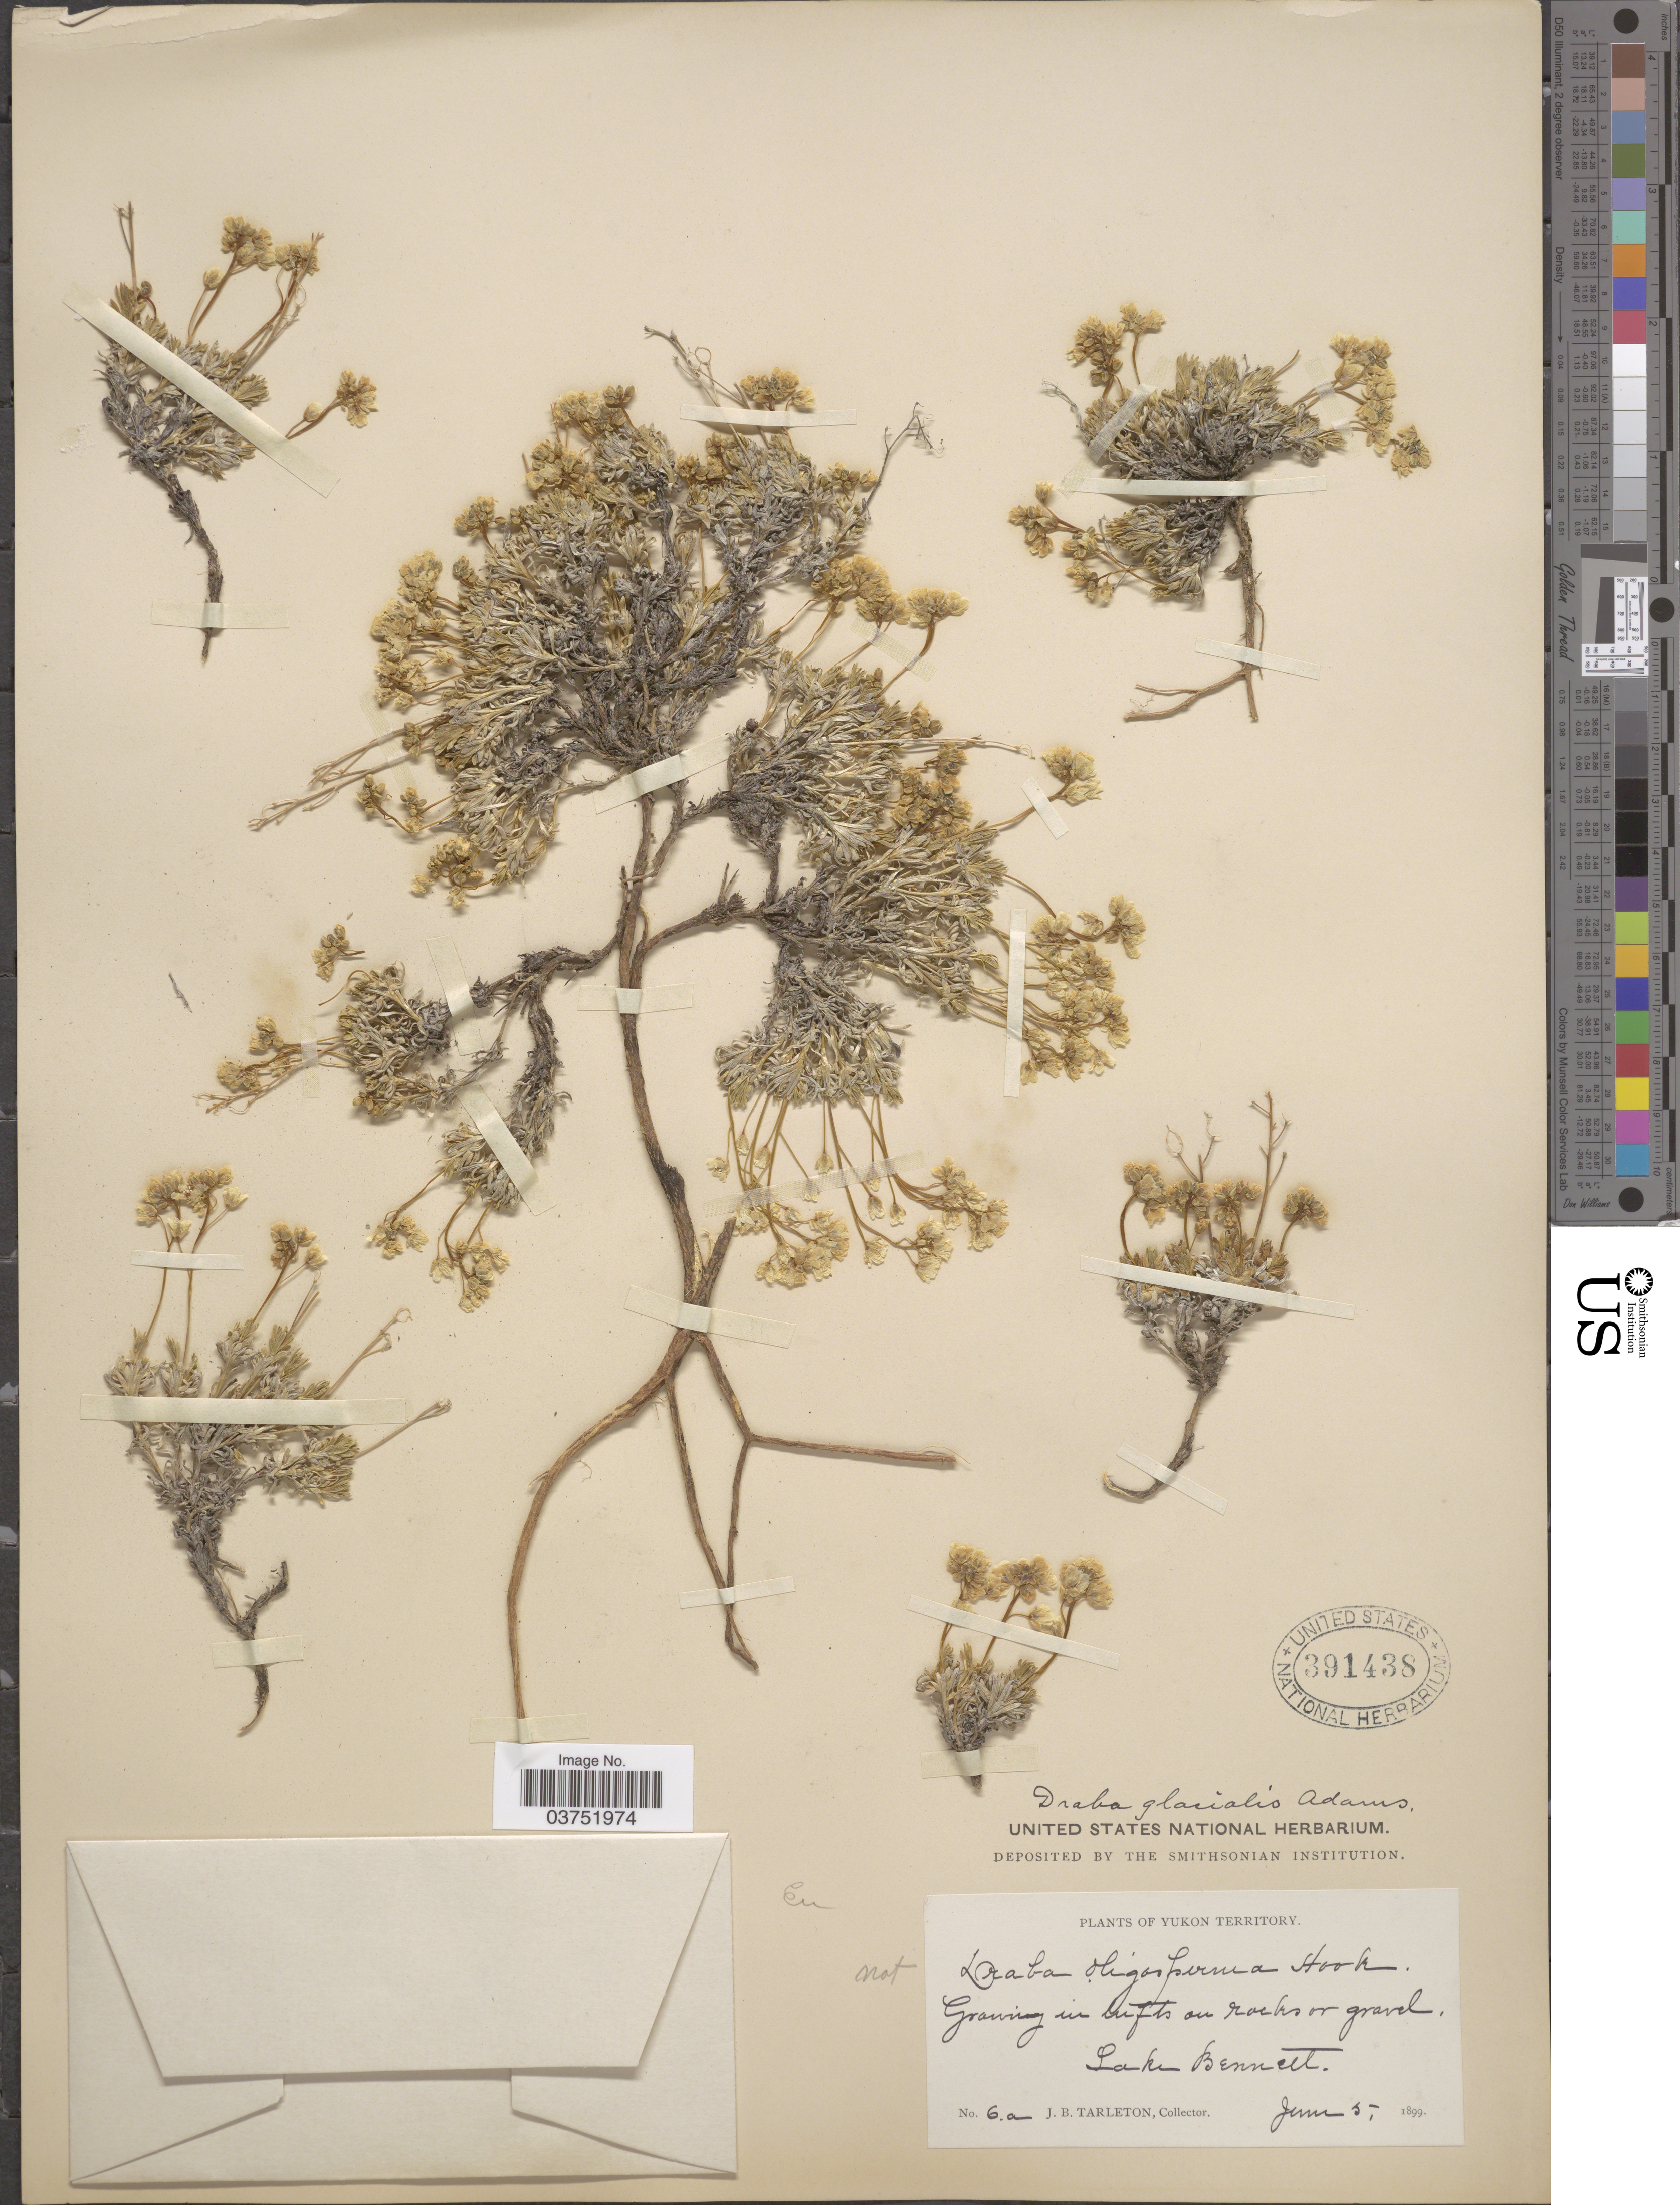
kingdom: Plantae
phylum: Tracheophyta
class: Magnoliopsida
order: Brassicales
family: Brassicaceae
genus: Draba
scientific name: Draba oligosperma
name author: Hook.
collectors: J. Tarleton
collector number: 6a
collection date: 1899-06-05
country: Canada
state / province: Yukon Territory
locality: Growing tufts on rocks or gravel, Lake Bennett.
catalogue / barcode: US 391438